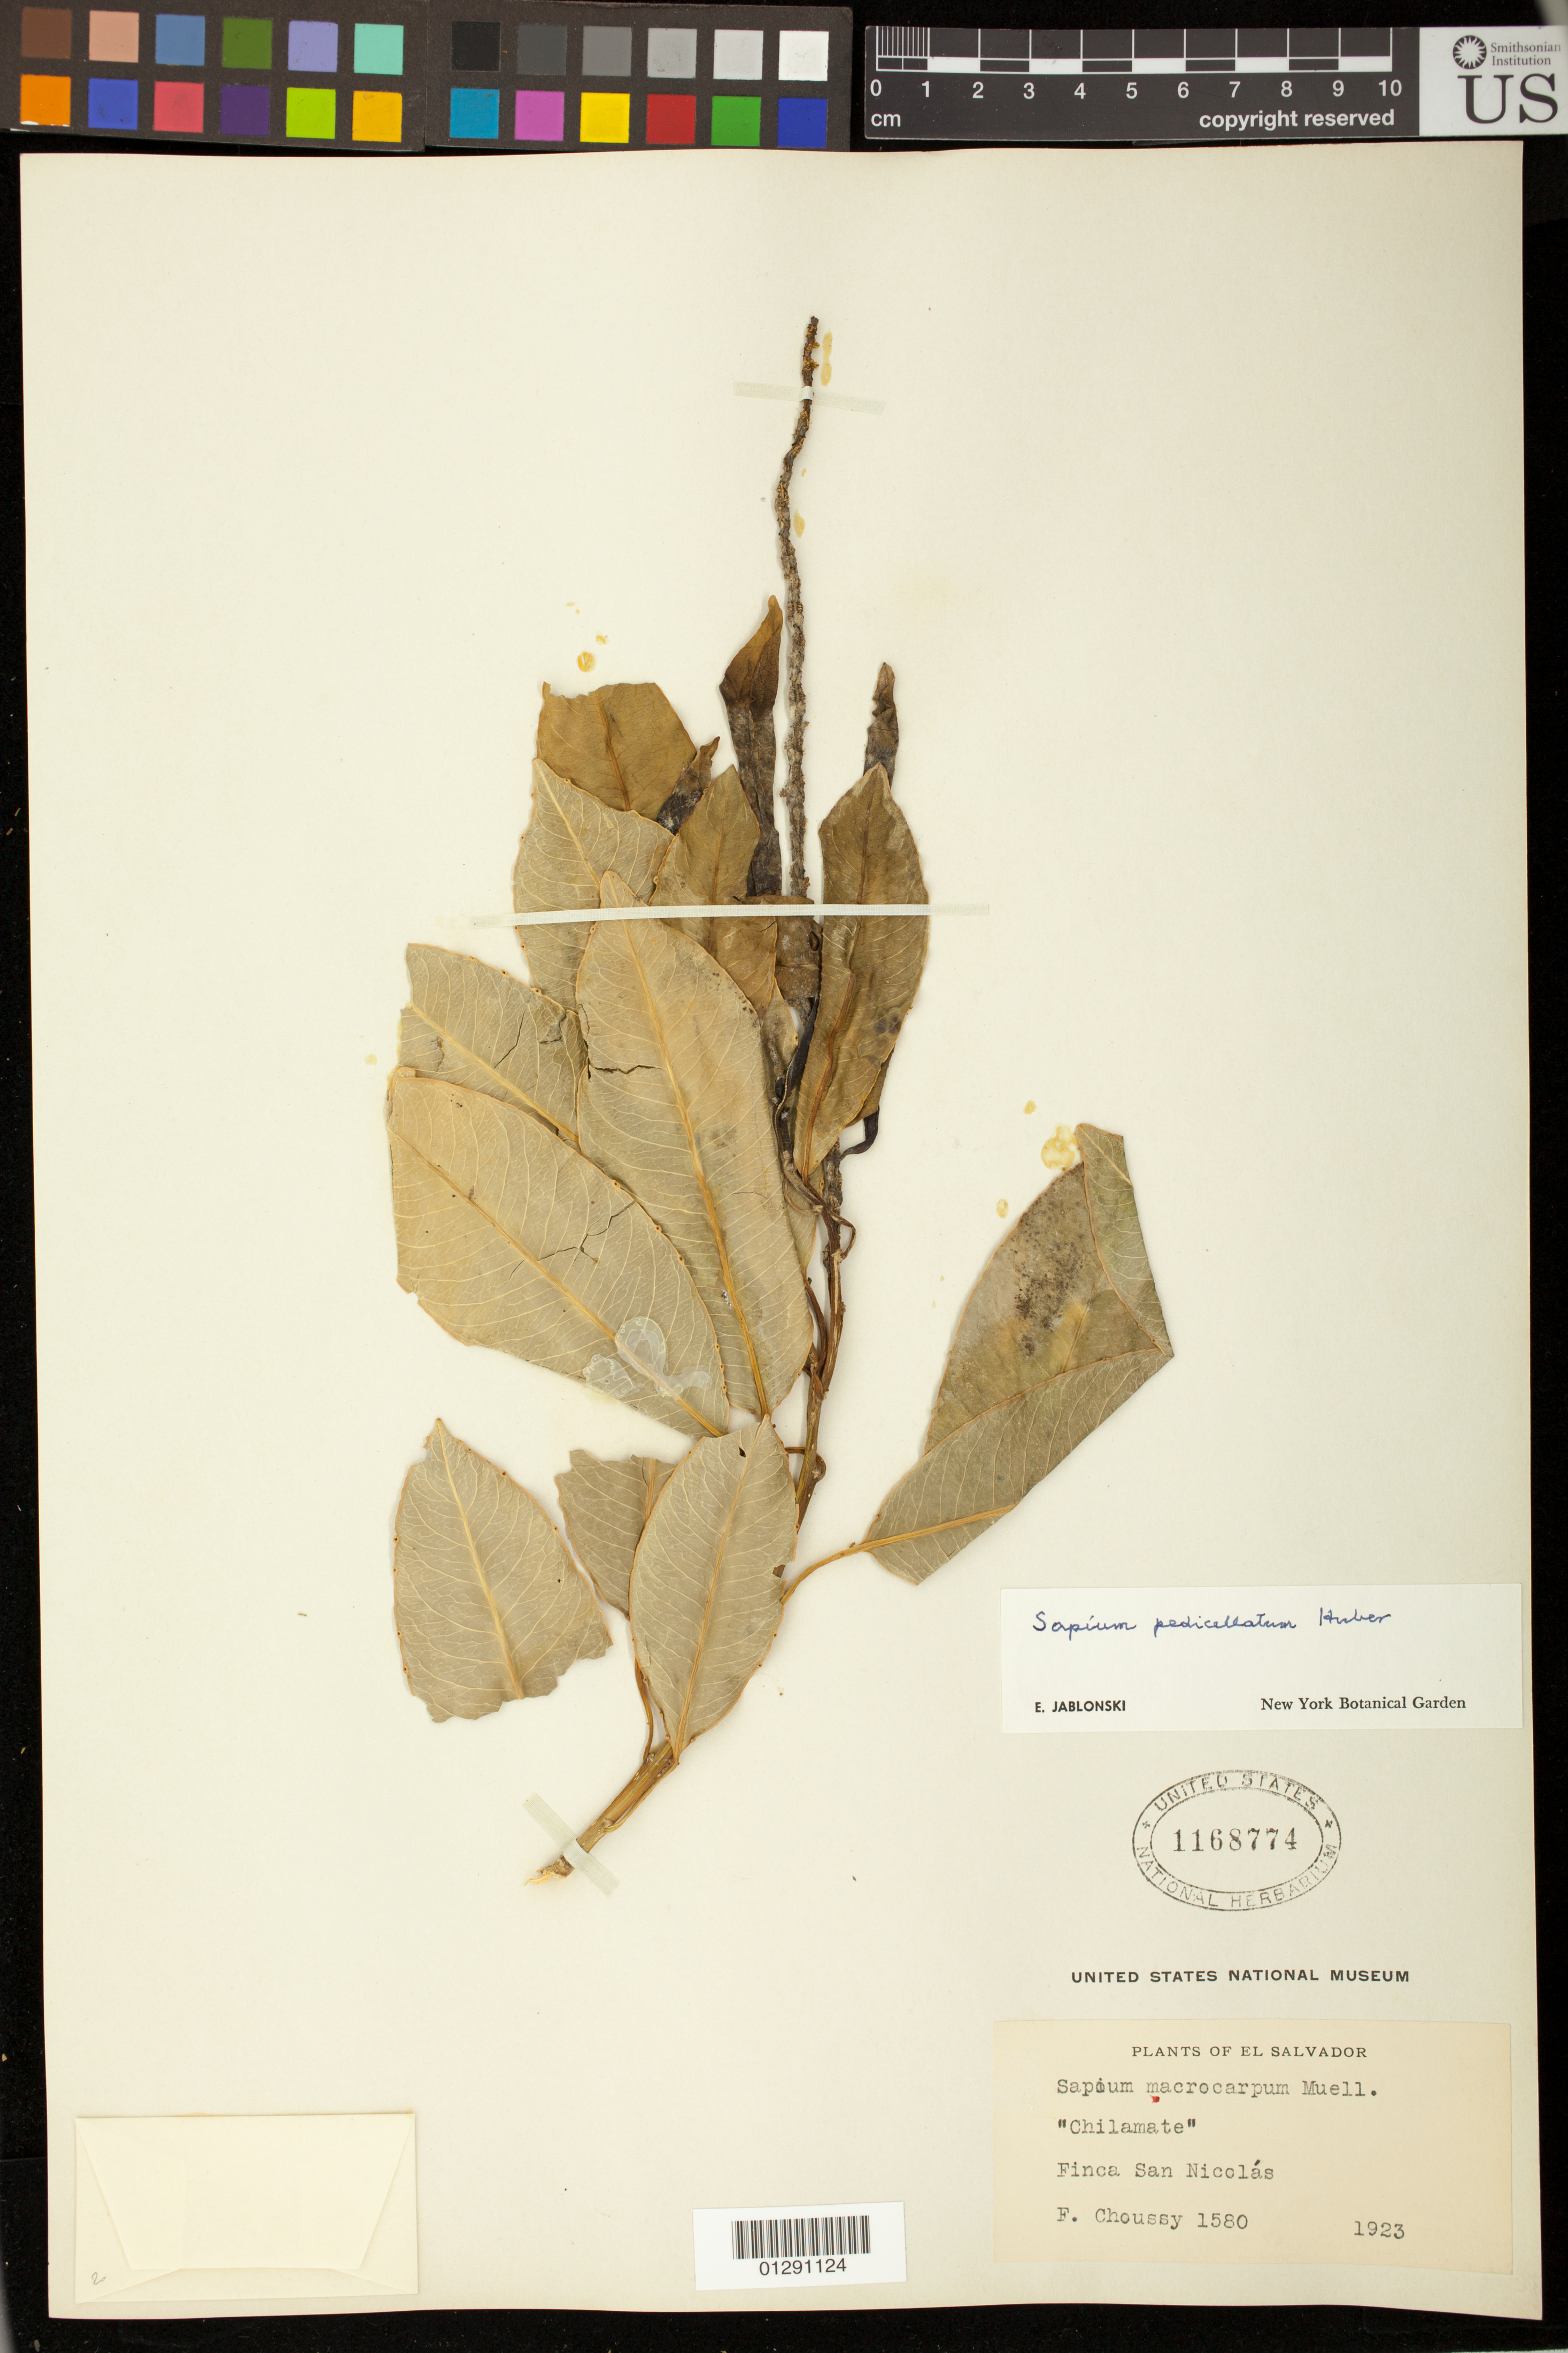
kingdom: Plantae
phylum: Tracheophyta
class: Magnoliopsida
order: Malpighiales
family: Euphorbiaceae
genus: Sapium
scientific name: Sapium pedicellatum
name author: Huber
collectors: F. Choussy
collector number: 1580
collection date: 1923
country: El Salvador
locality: Finca San Nicolás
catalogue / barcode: US 1168774